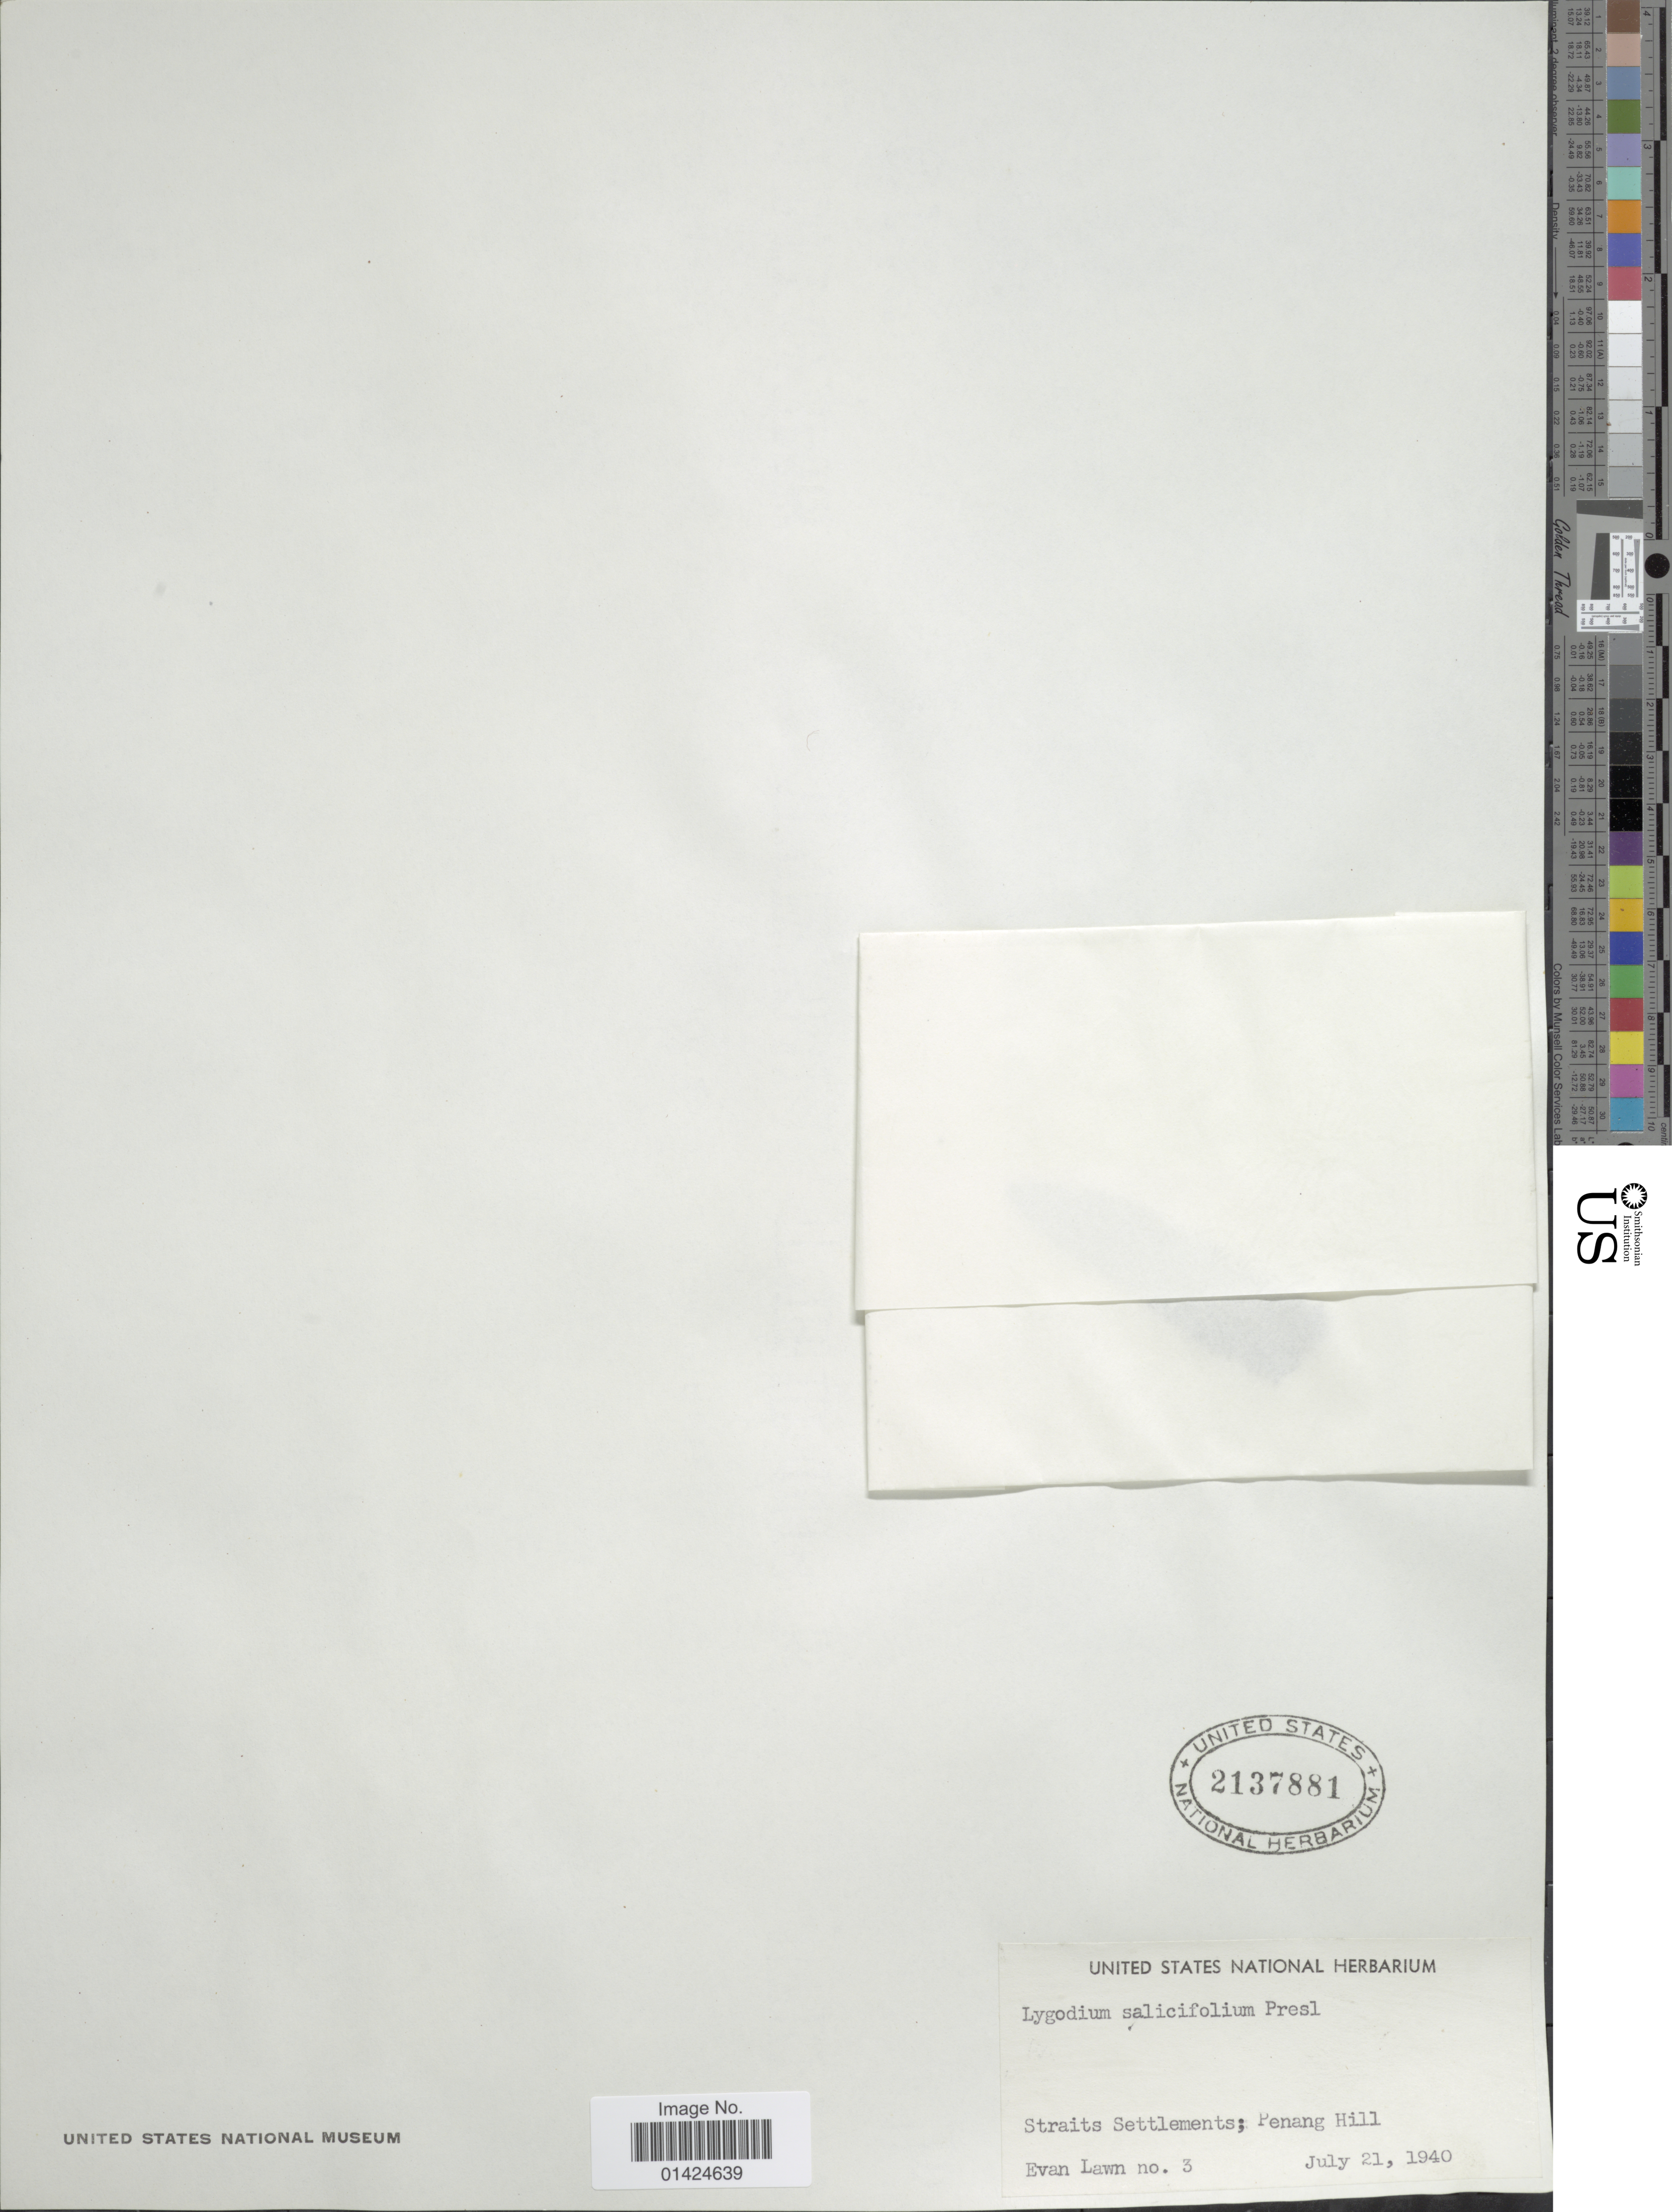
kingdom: Plantae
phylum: Tracheophyta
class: Polypodiopsida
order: Schizaeales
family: Lygodiaceae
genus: Lygodium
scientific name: Lygodium sailcifolium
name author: C. Presl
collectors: E. Lawn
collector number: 3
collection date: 1940-07-21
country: Malaysia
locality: Straits Settlements; Penang Hill.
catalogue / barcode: US 2137881